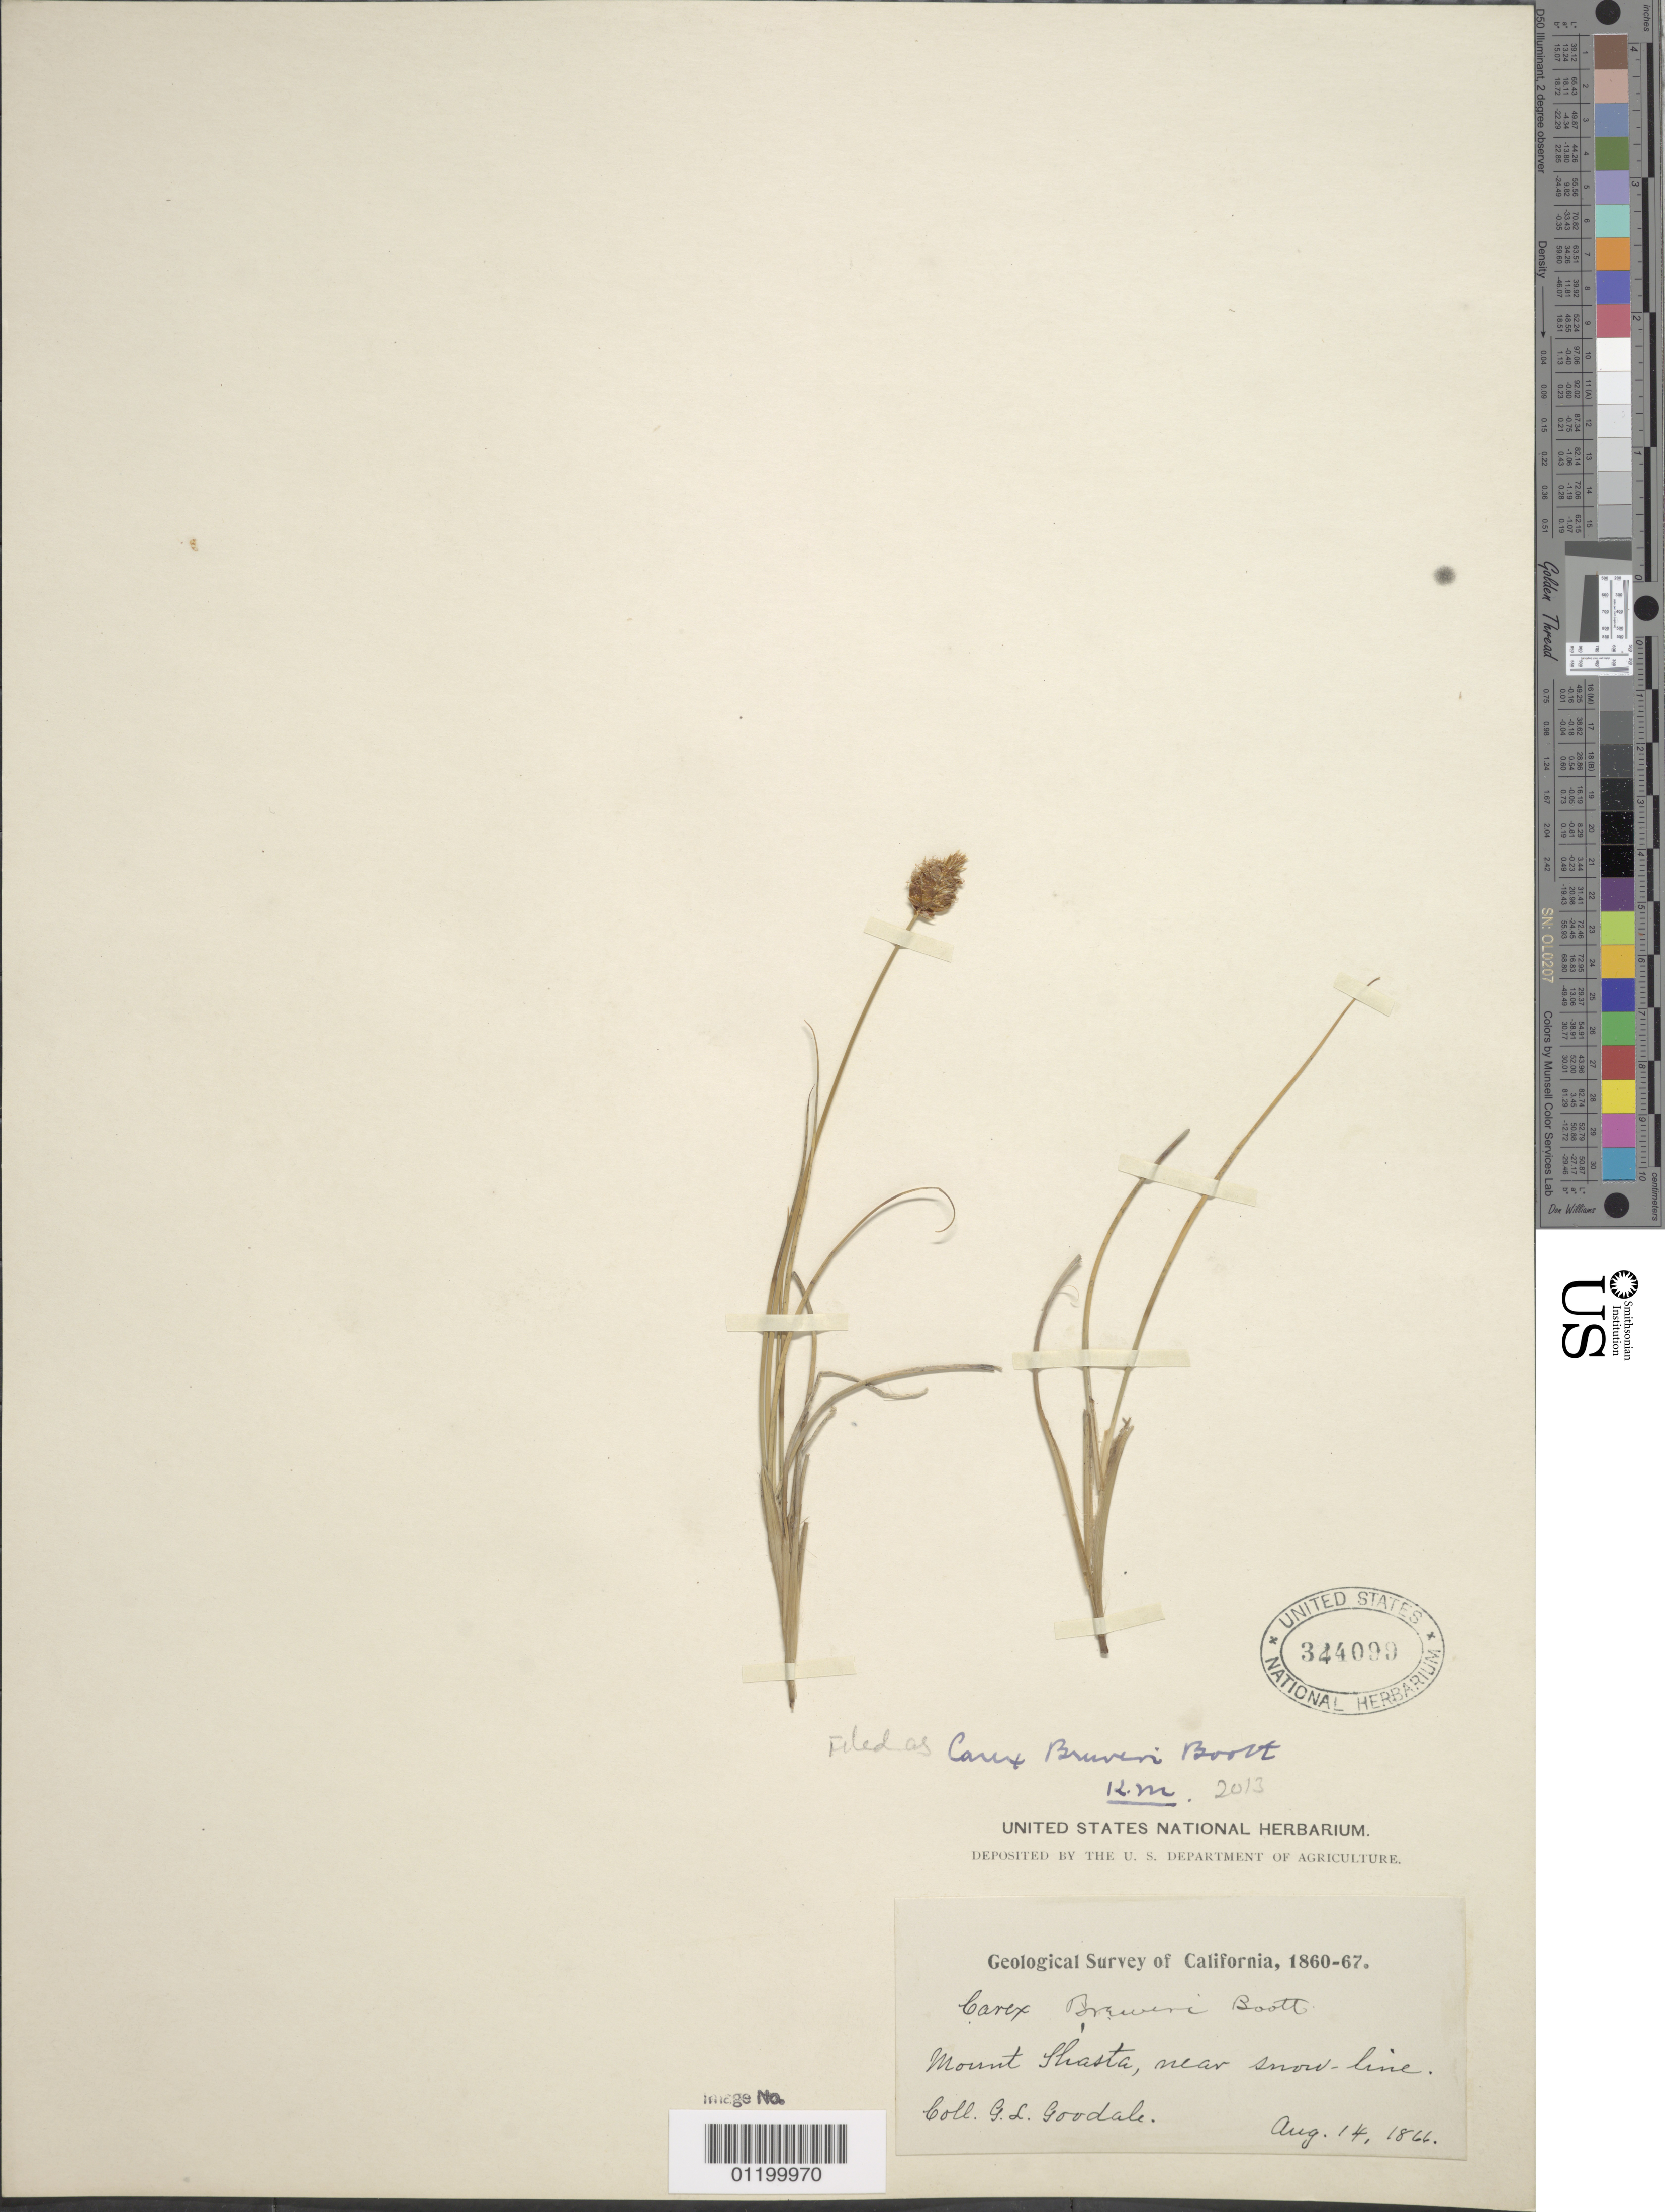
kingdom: Plantae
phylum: Tracheophyta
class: Liliopsida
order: Poales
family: Cyperaceae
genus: Carex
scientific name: Carex breweri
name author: Boott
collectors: G. L. Goodale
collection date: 1866-08-14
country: United States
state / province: California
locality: Mount Shasta, near snow line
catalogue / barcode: US 344099